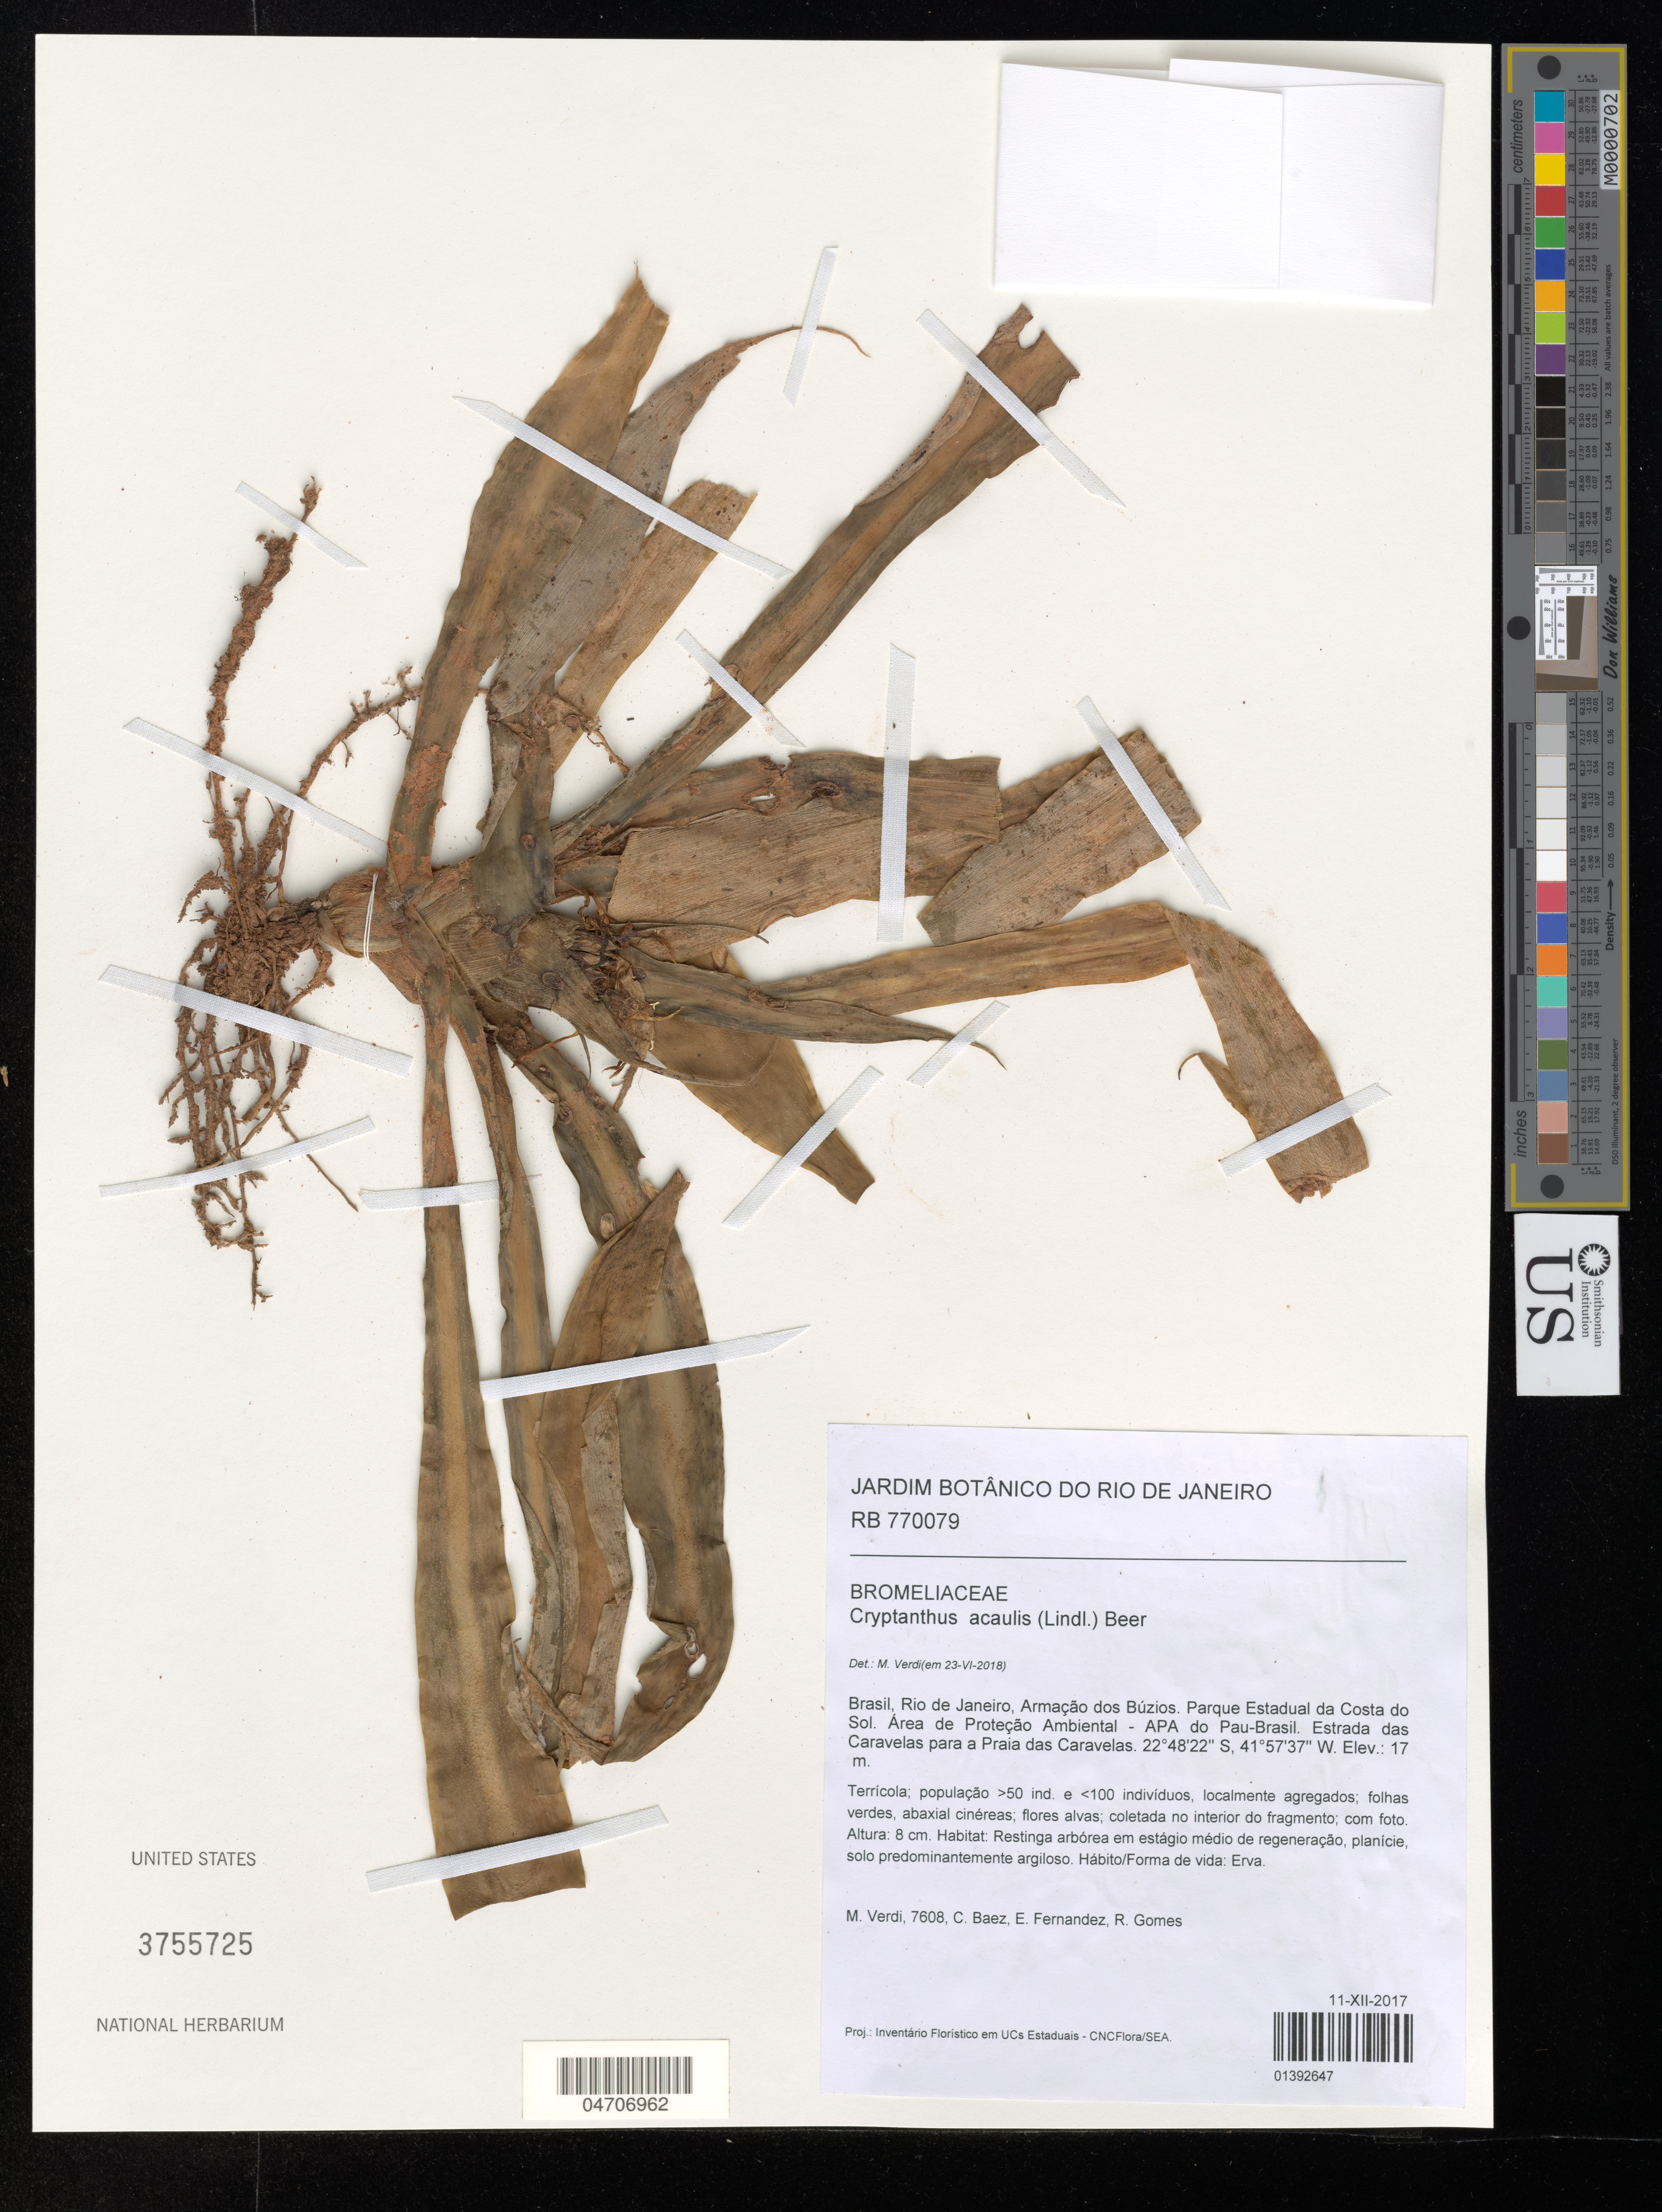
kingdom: Plantae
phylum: Tracheophyta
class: Liliopsida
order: Poales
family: Bromeliaceae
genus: Cryptanthus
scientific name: Cryptanthus acaulis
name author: (Lindl.) Beer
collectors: M. Verdi, C. Baez, E. Fernandez & R. Gomes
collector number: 7608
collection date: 2017-12-11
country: Brazil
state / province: Rio de Janeiro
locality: Armação dos Búzios. Parque Estadual da Costa do Sol. Área de Protecção Ambiental - APA do Pau-Brasil. Estrada das Caravelas para a Praia das Caravelas.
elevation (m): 17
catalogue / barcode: US 3755725